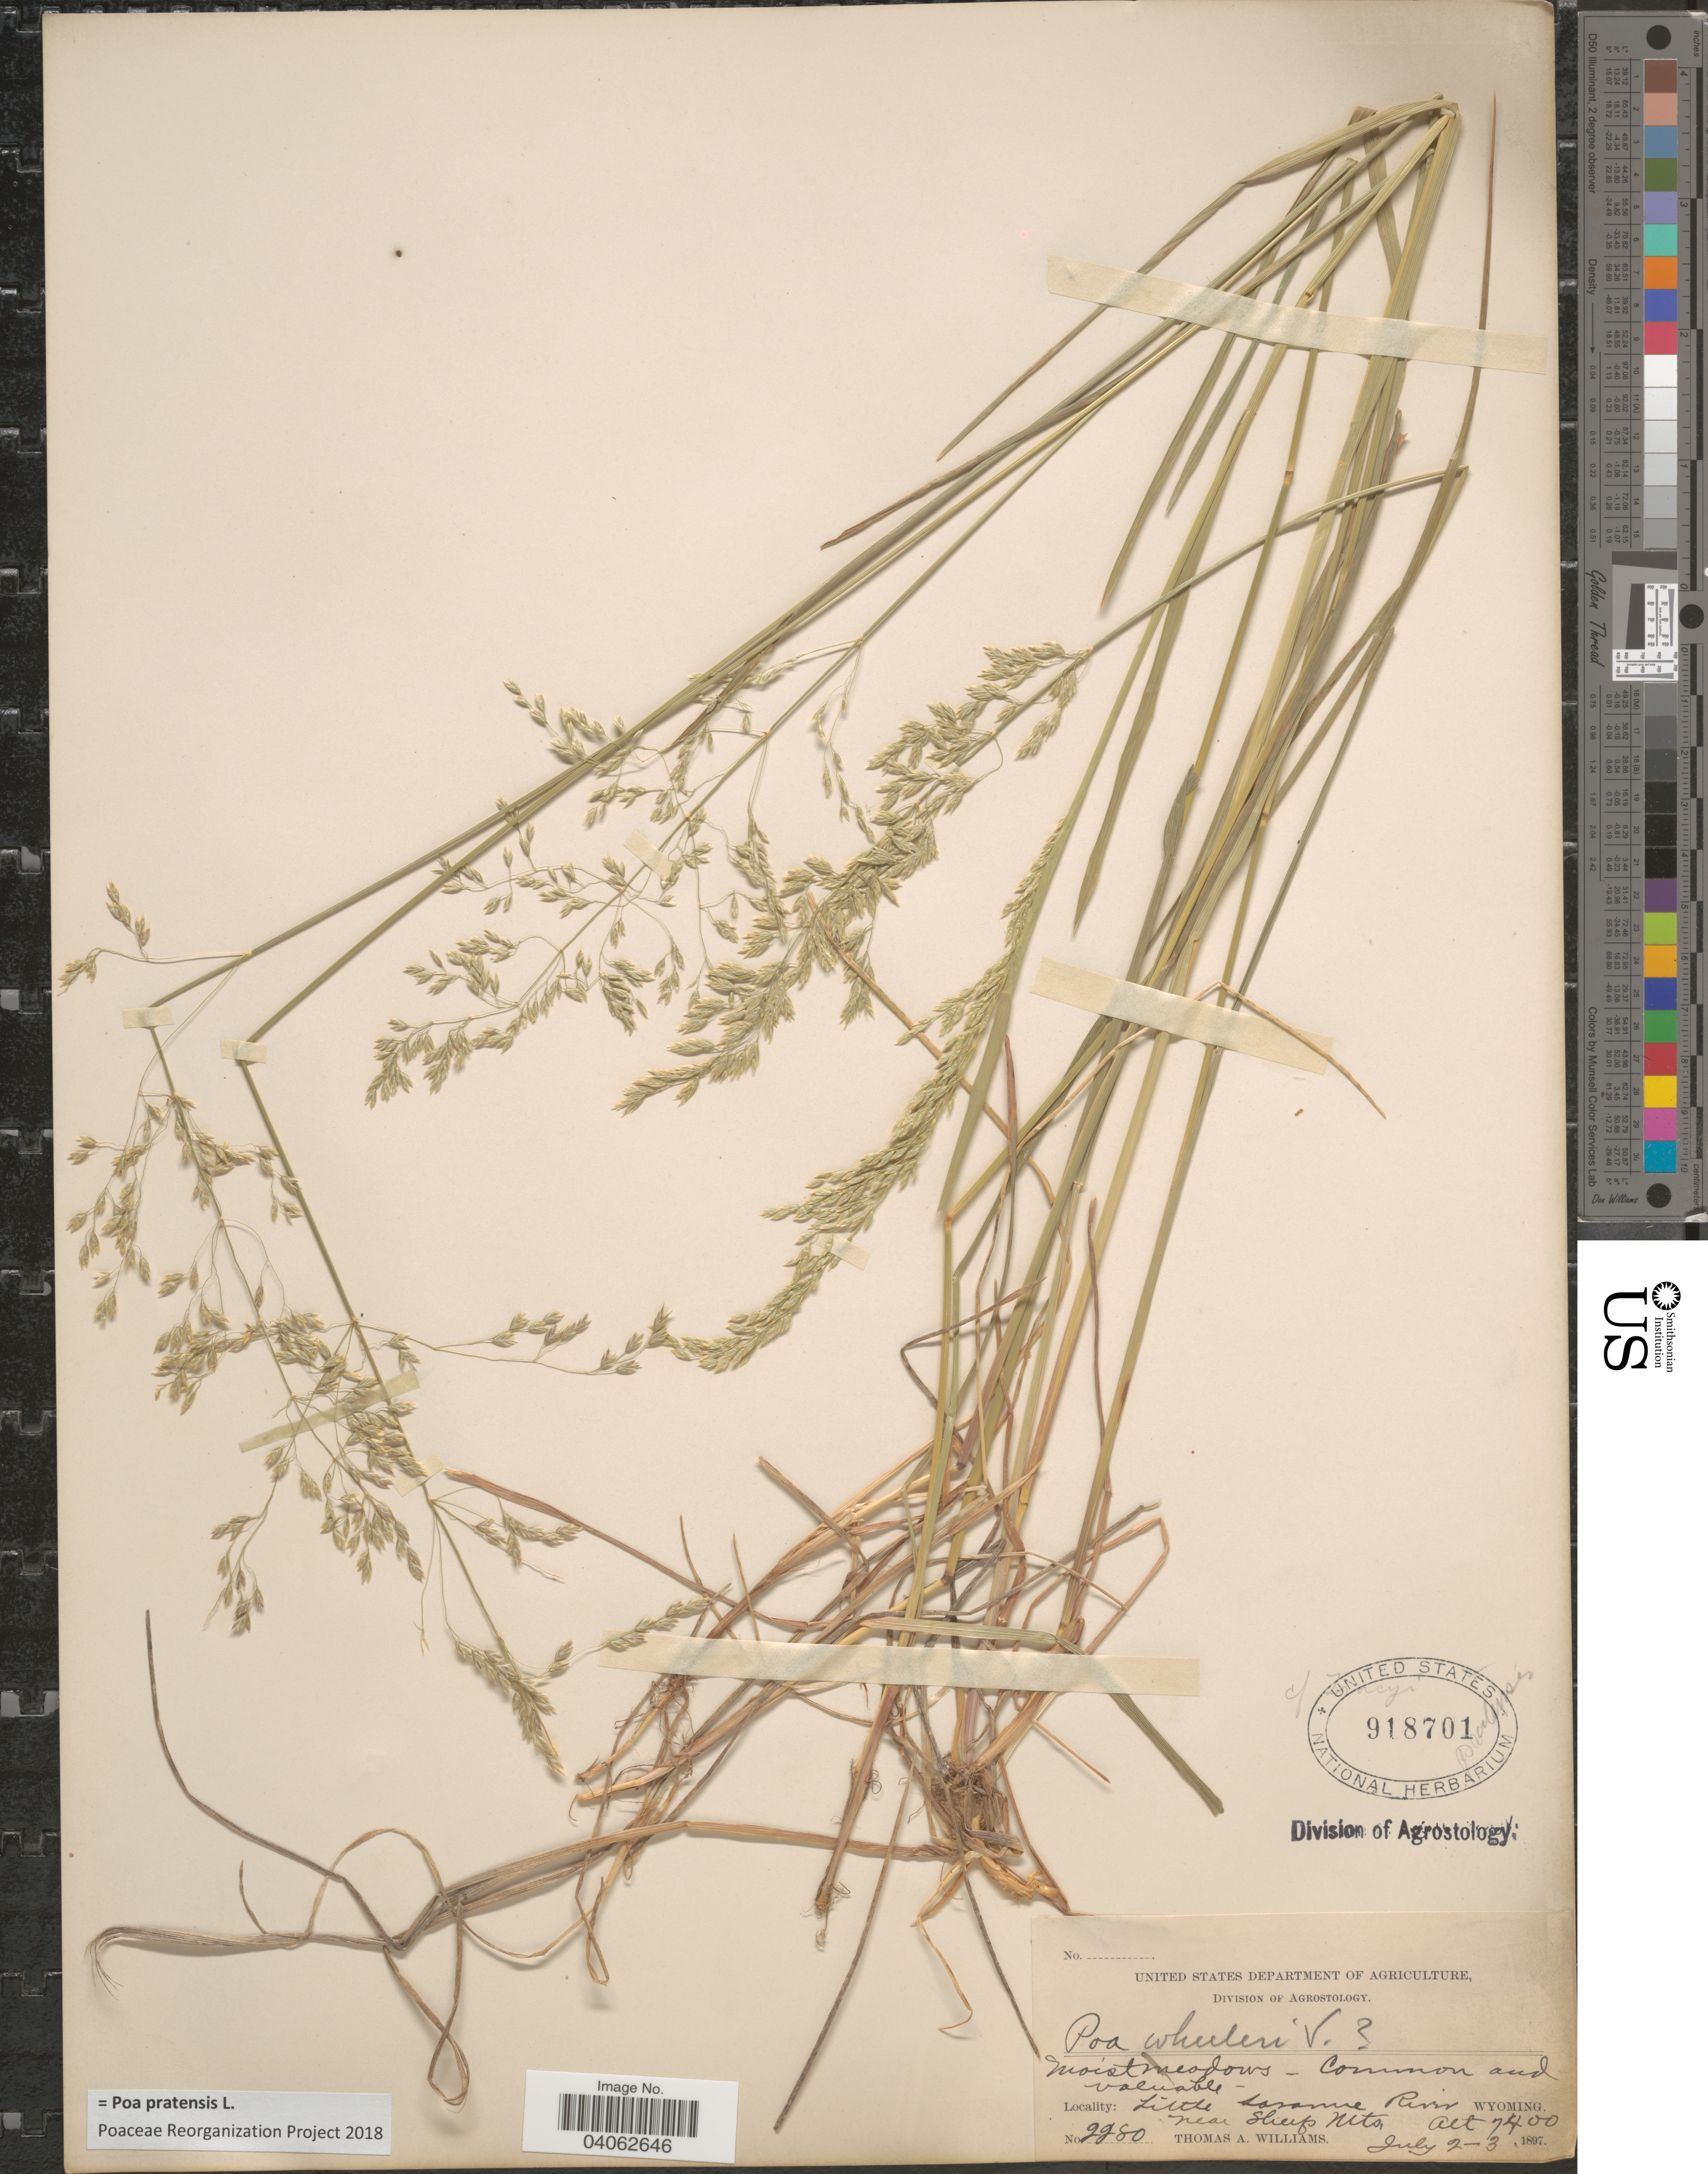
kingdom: Plantae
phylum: Tracheophyta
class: Liliopsida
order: Poales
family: Poaceae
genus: Poa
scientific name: Poa pratensis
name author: L.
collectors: T. A. Williams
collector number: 2280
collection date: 1897-07-02/1897-07-03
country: United States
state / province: Wyoming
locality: Little Laramie River near Sheep Mts.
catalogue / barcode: US 918701